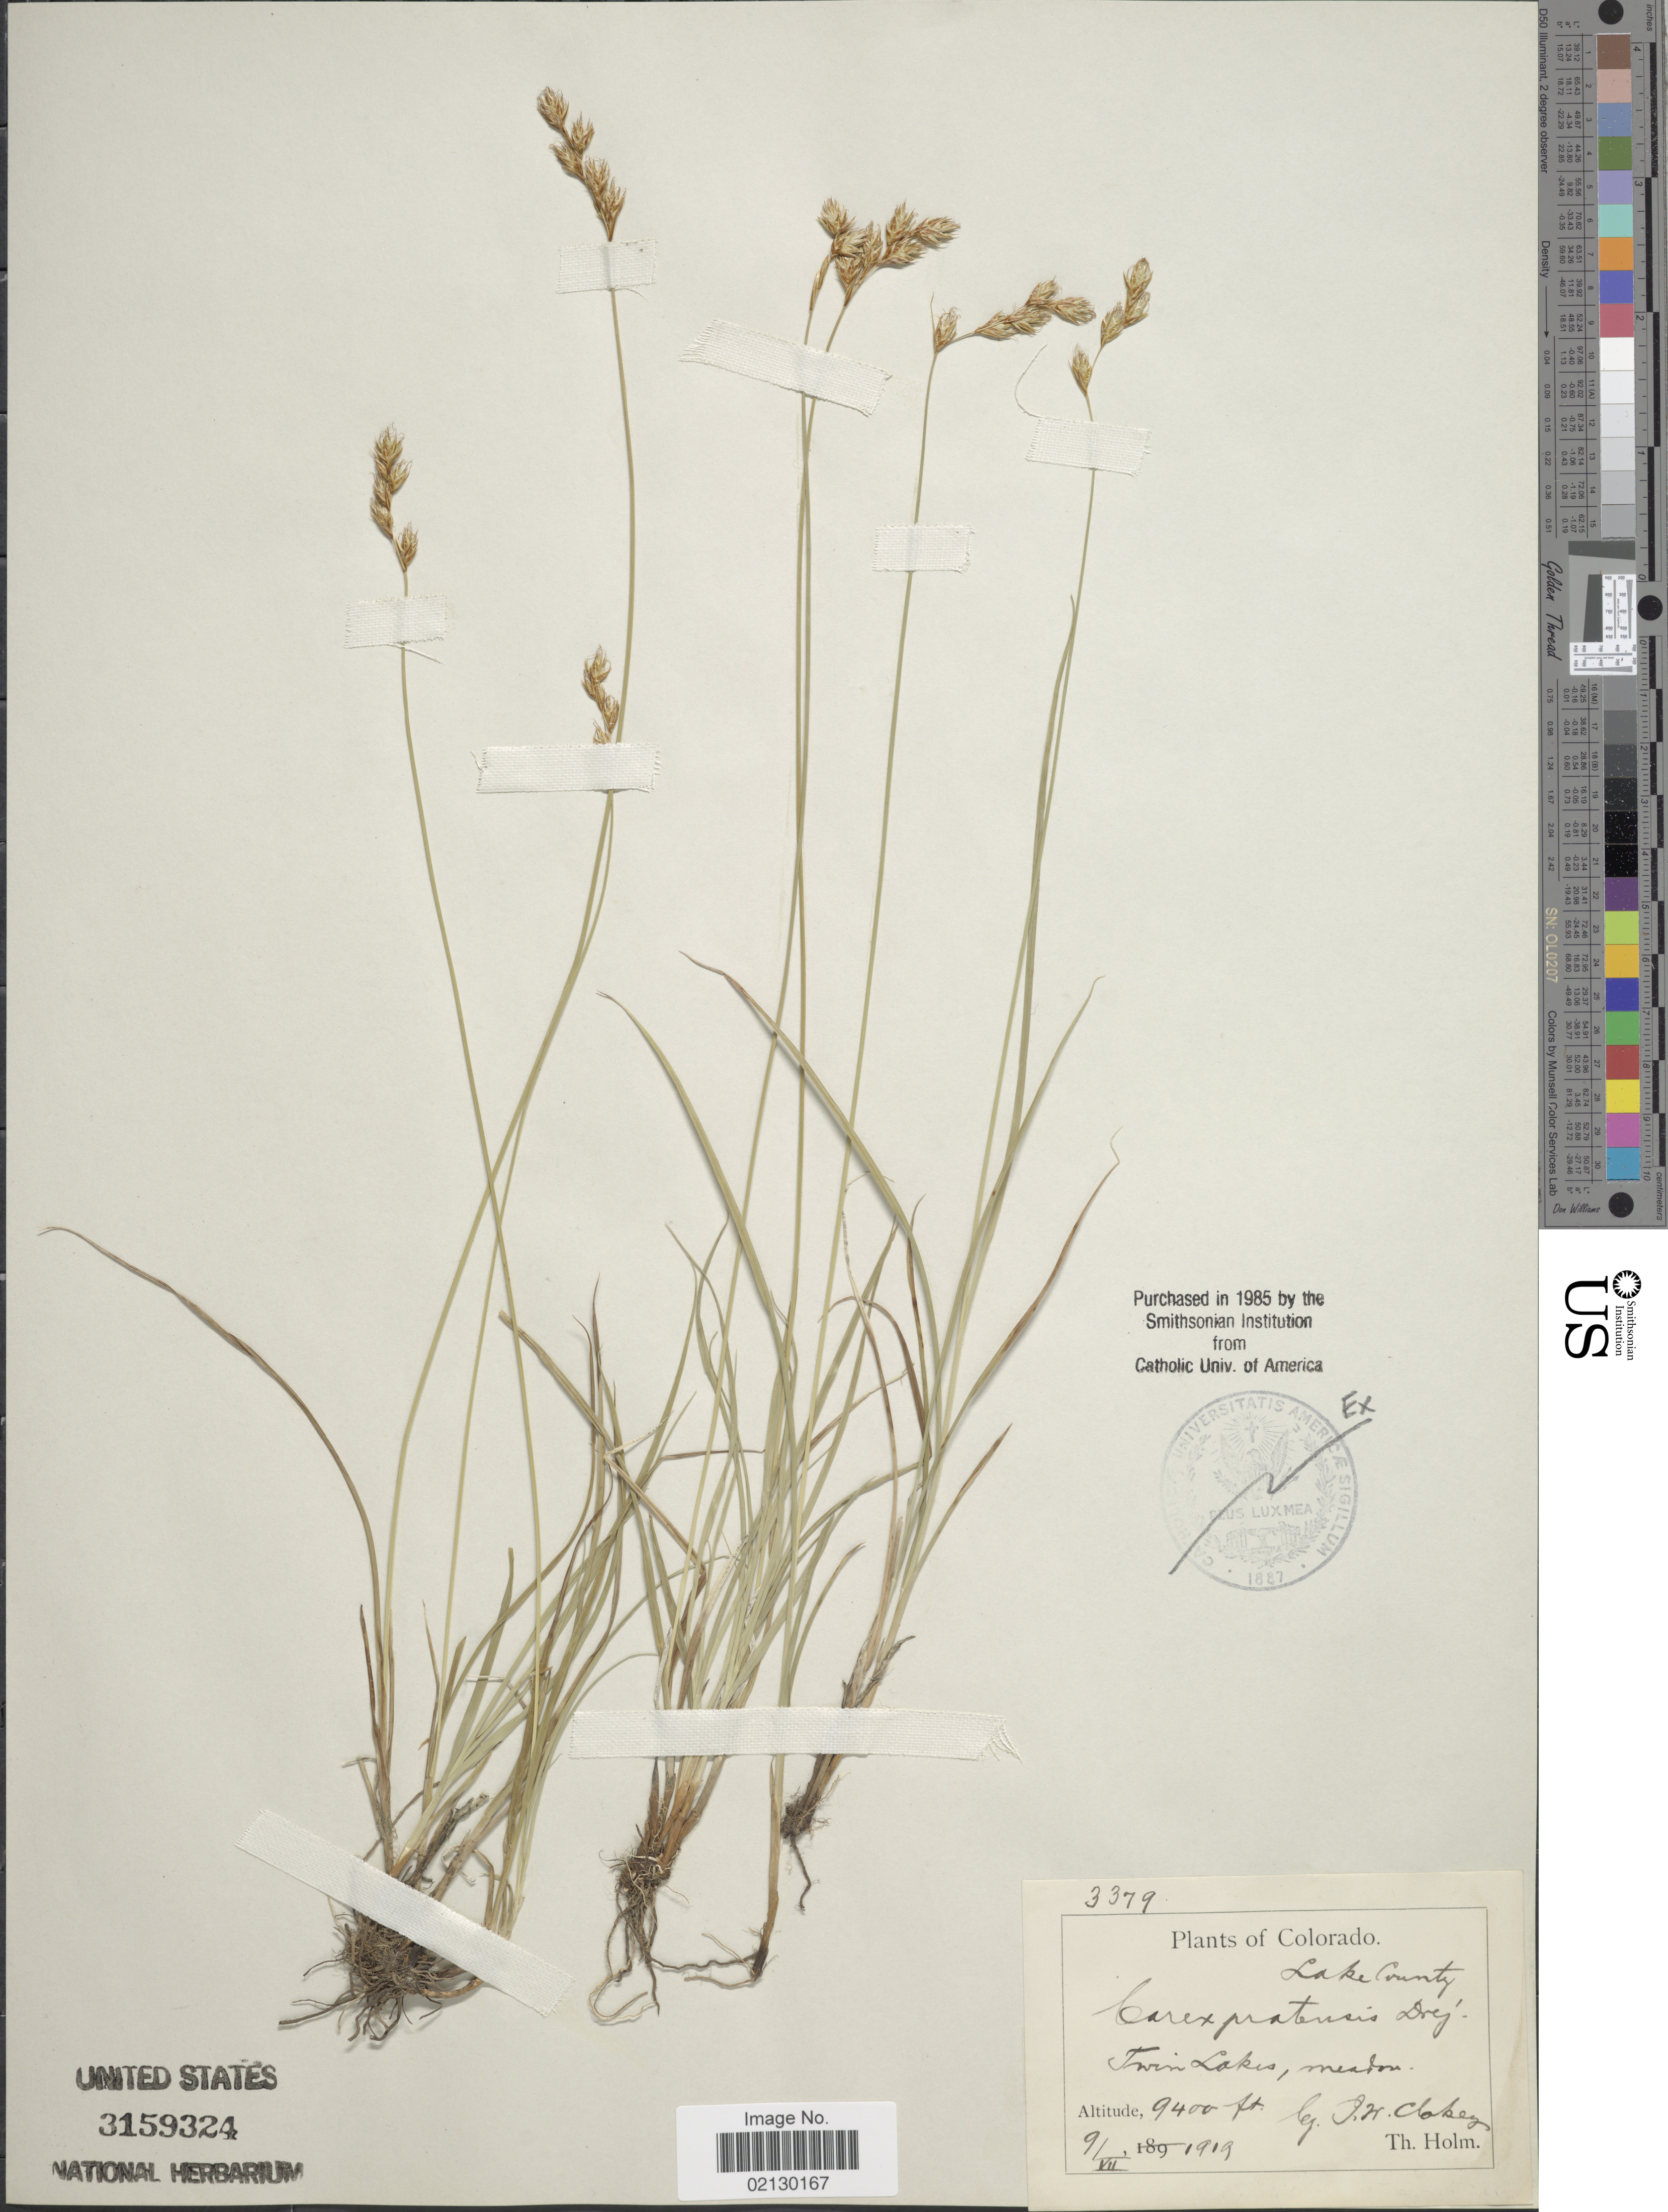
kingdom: Plantae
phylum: Tracheophyta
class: Liliopsida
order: Poales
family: Cyperaceae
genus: Carex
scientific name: Carex praticola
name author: Rydb.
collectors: I. W. Clokey & T. Holm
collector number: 3379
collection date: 1919-07-09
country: United States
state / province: Colorado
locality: Twin Lakes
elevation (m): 2865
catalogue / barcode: US 3159324